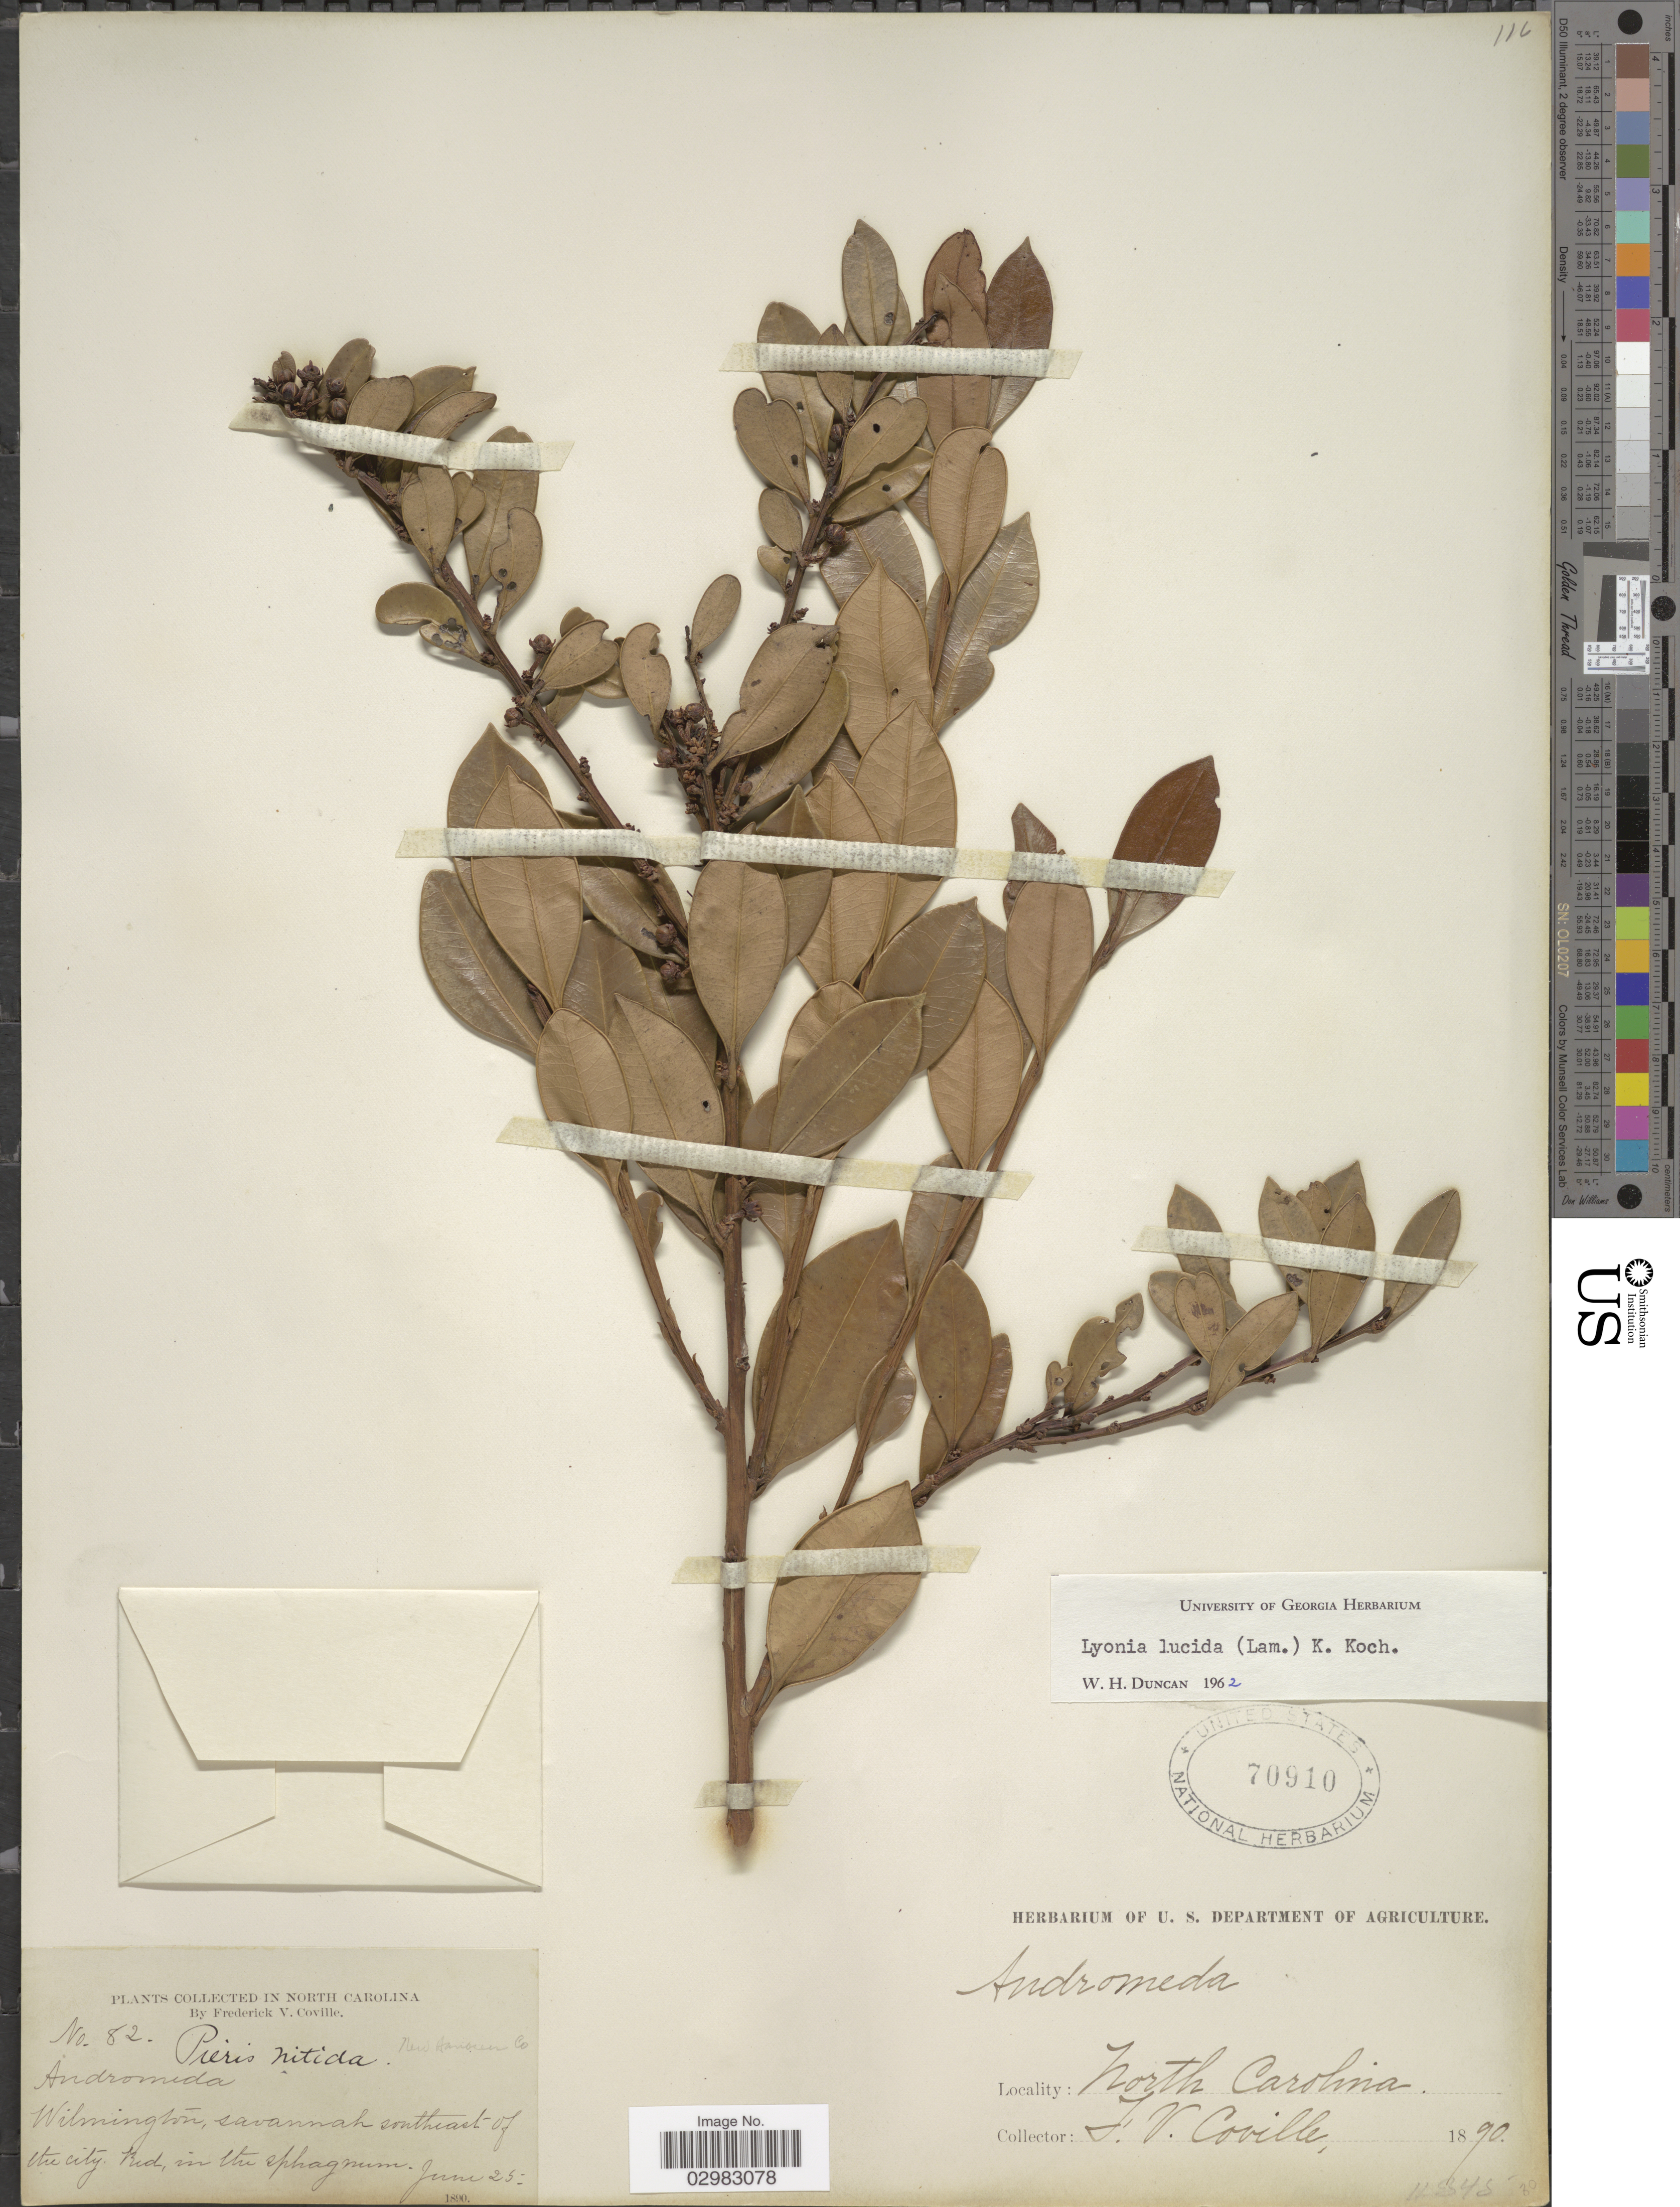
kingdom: Plantae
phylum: Tracheophyta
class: Magnoliopsida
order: Ericales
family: Ericaceae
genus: Lyonia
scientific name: Lyonia lucida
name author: K. Koch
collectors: F. V. Coville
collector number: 82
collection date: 1890-06-25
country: United States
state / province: North Carolina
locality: Wilmington, savannah southeast of the city. Red. New Hanover Co.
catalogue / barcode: US 70910